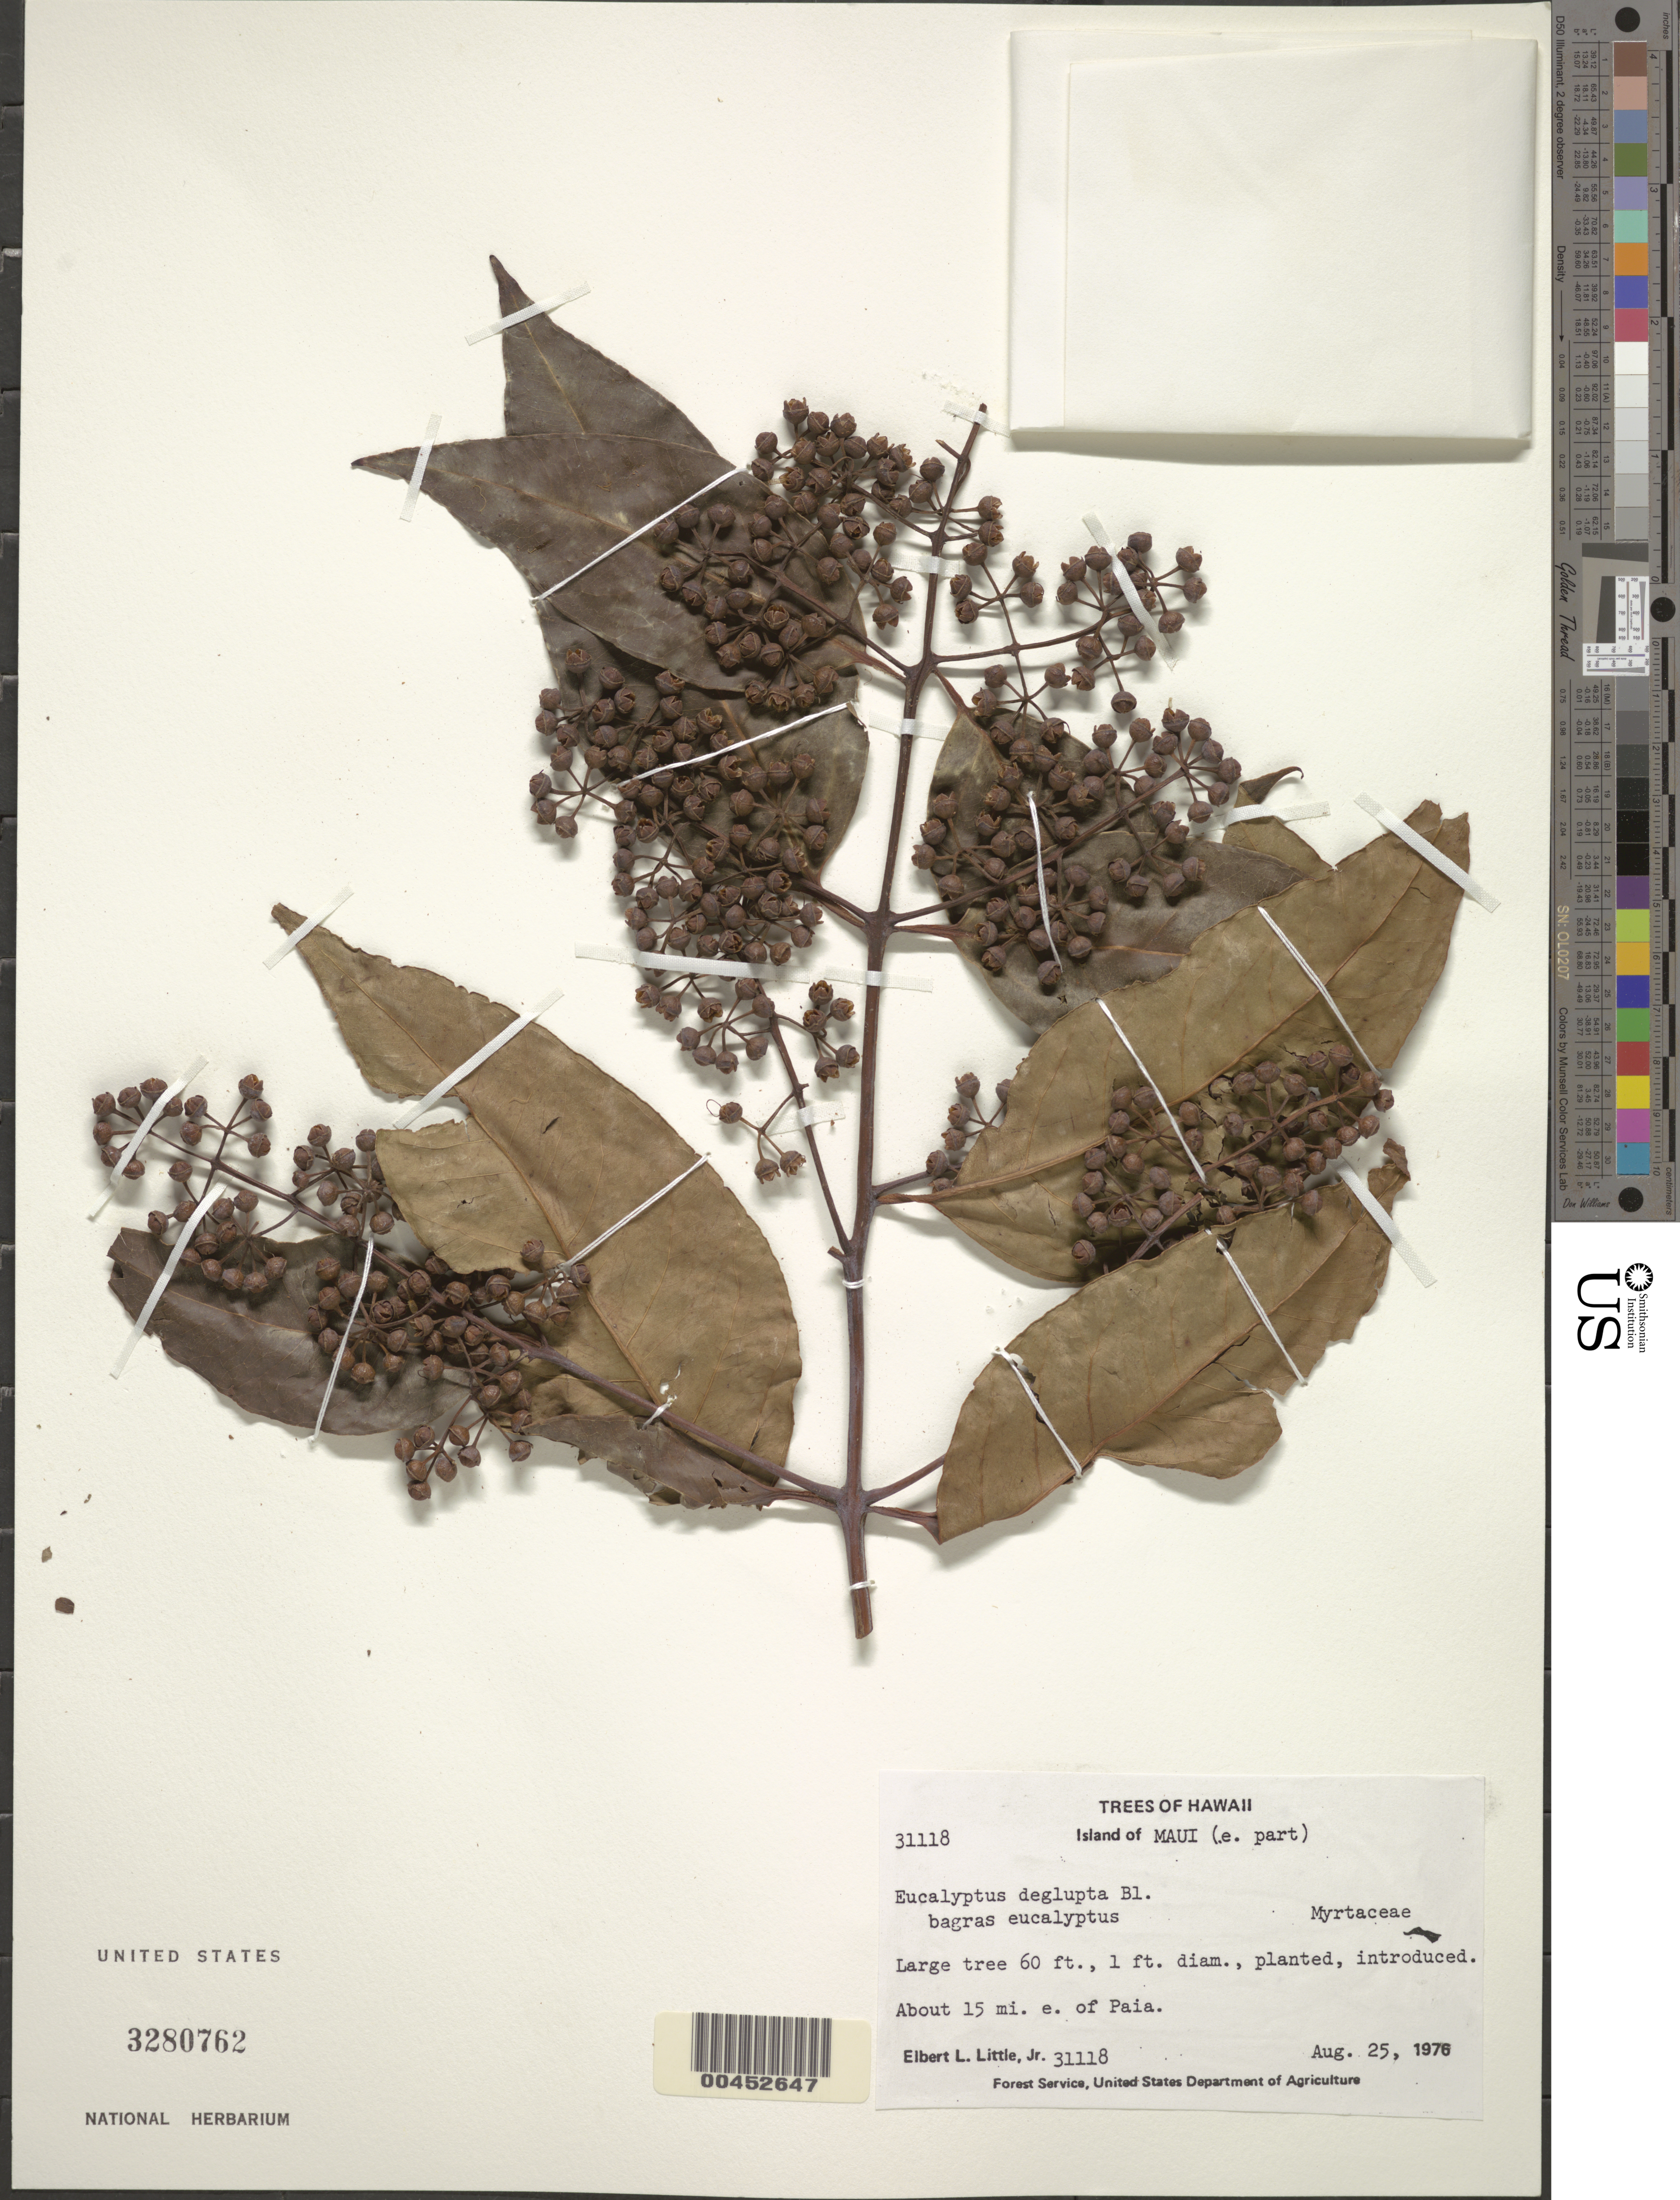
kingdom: Plantae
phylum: Tracheophyta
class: Magnoliopsida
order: Myrtales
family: Myrtaceae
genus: Eucalyptus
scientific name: Eucalyptus deglupta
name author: Blume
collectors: E. L. Little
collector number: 31118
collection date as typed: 25 Aug 1978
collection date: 1978-08-25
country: United States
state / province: Hawaii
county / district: Maui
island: Maui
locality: E part of Maui, about 15 mi E of Paia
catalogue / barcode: US 3280762